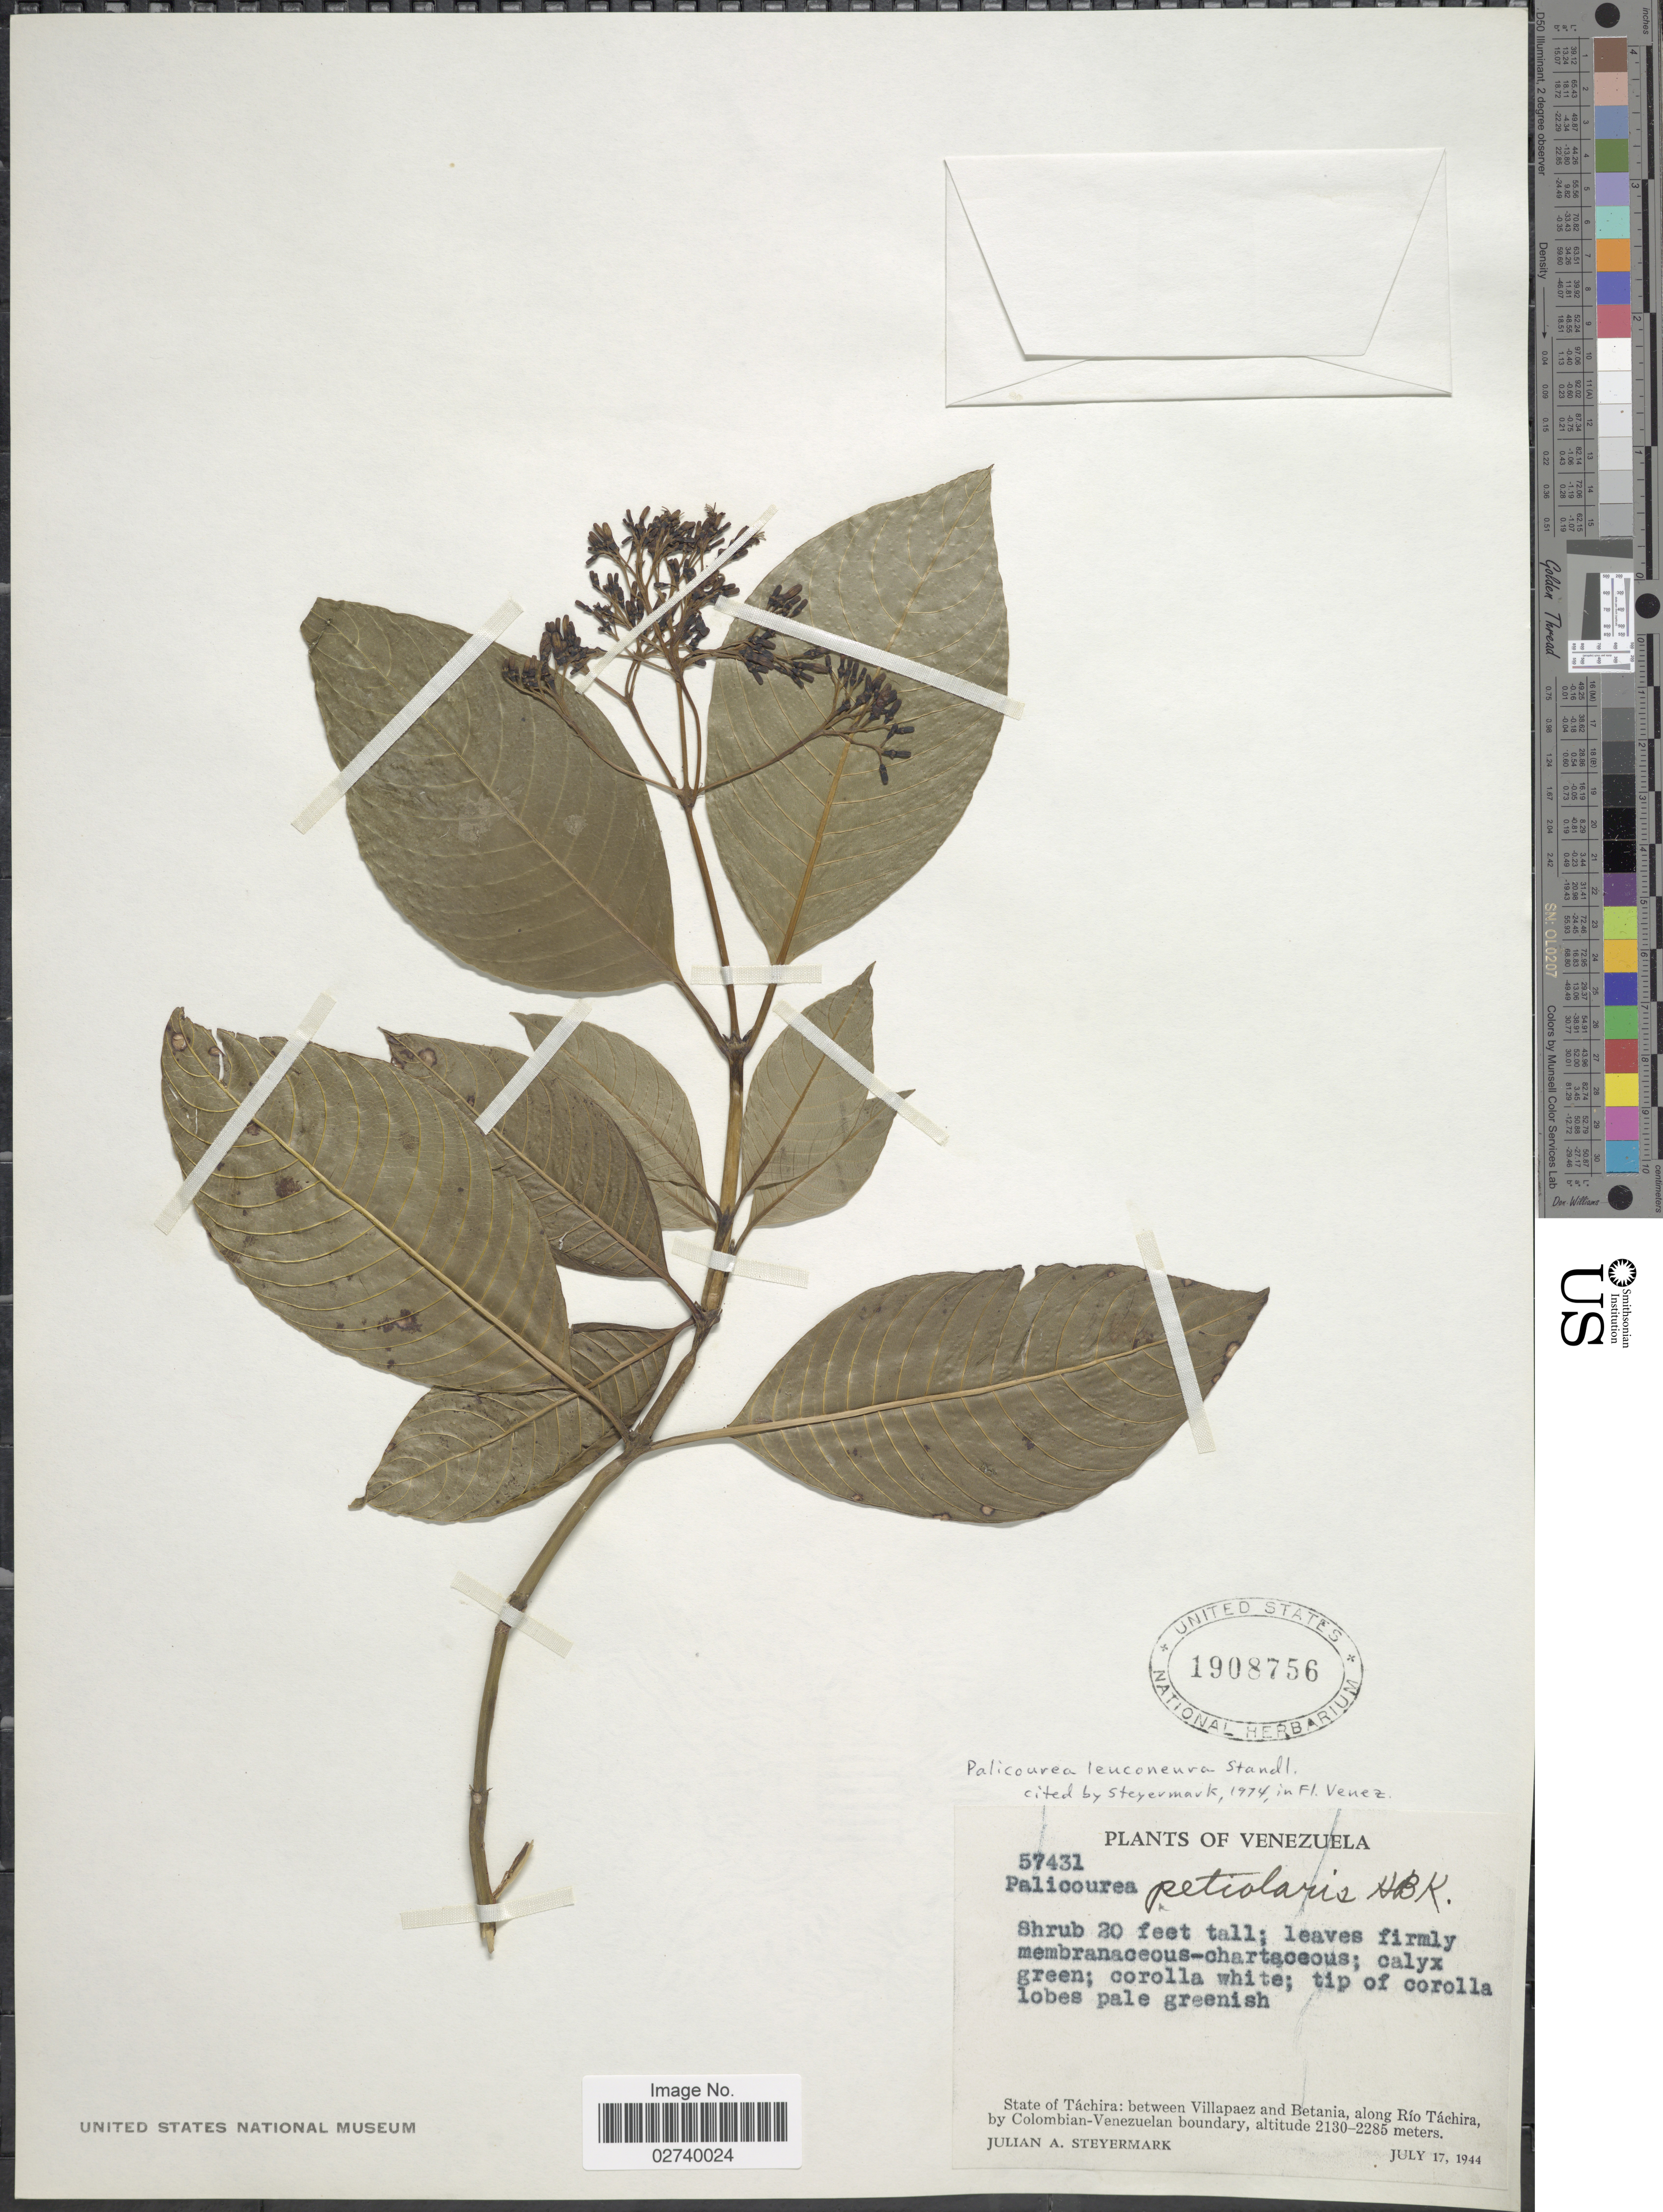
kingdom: Plantae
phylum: Tracheophyta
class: Magnoliopsida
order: Gentianales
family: Rubiaceae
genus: Palicourea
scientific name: Palicourea leuconeura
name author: Standl.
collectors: J. Steyermark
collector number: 57431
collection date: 1944-07-17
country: Venezuela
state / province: Tachira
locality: Between Villapaez and Betanio, along Río Táchira, by Colombian-Venezuelan boundary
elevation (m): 2130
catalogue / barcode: US 1908756